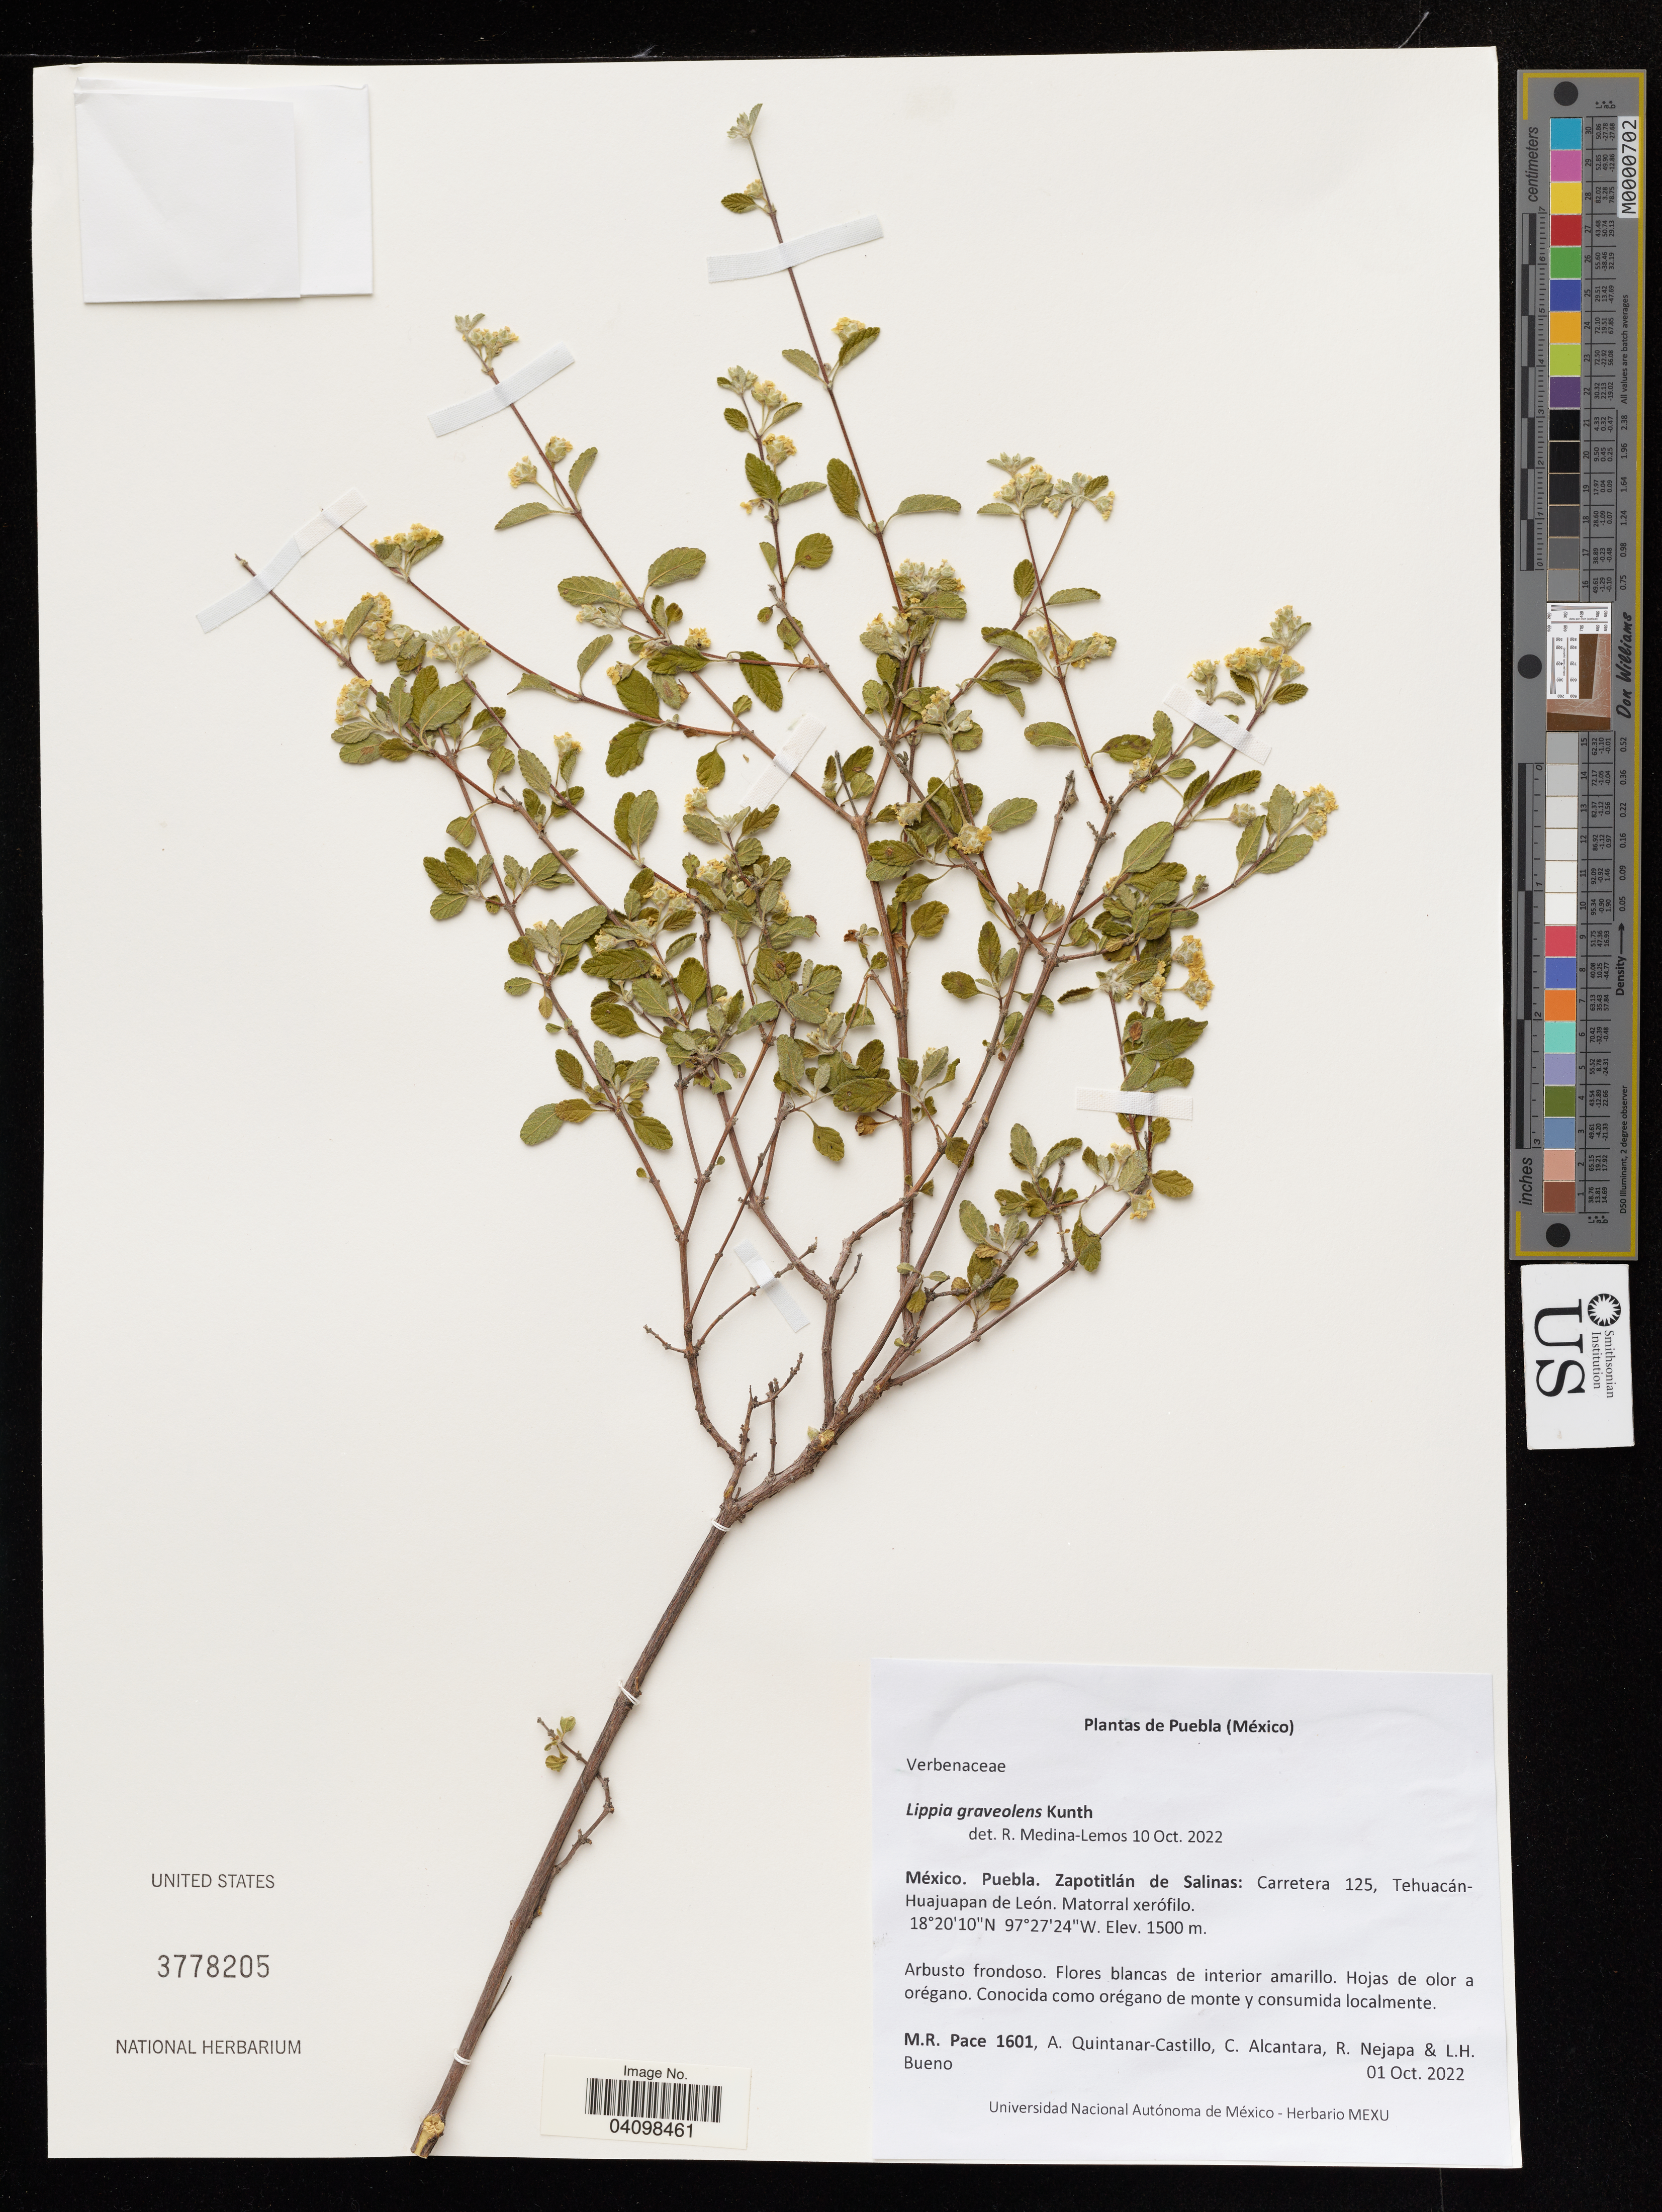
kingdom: Plantae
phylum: Tracheophyta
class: Magnoliopsida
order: Lamiales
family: Verbenaceae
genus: Lippia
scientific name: Lippia graveolens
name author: Kunth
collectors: M. Pace, A. Quintanar, C. Alcantara & R. Nejapa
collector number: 1601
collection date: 2022-10-01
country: Mexico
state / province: Puebla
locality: Zapotitlán de Salinas: Carretera 125, Tehuacán-Huajuapan de León.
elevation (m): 1500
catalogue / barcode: US 3778205